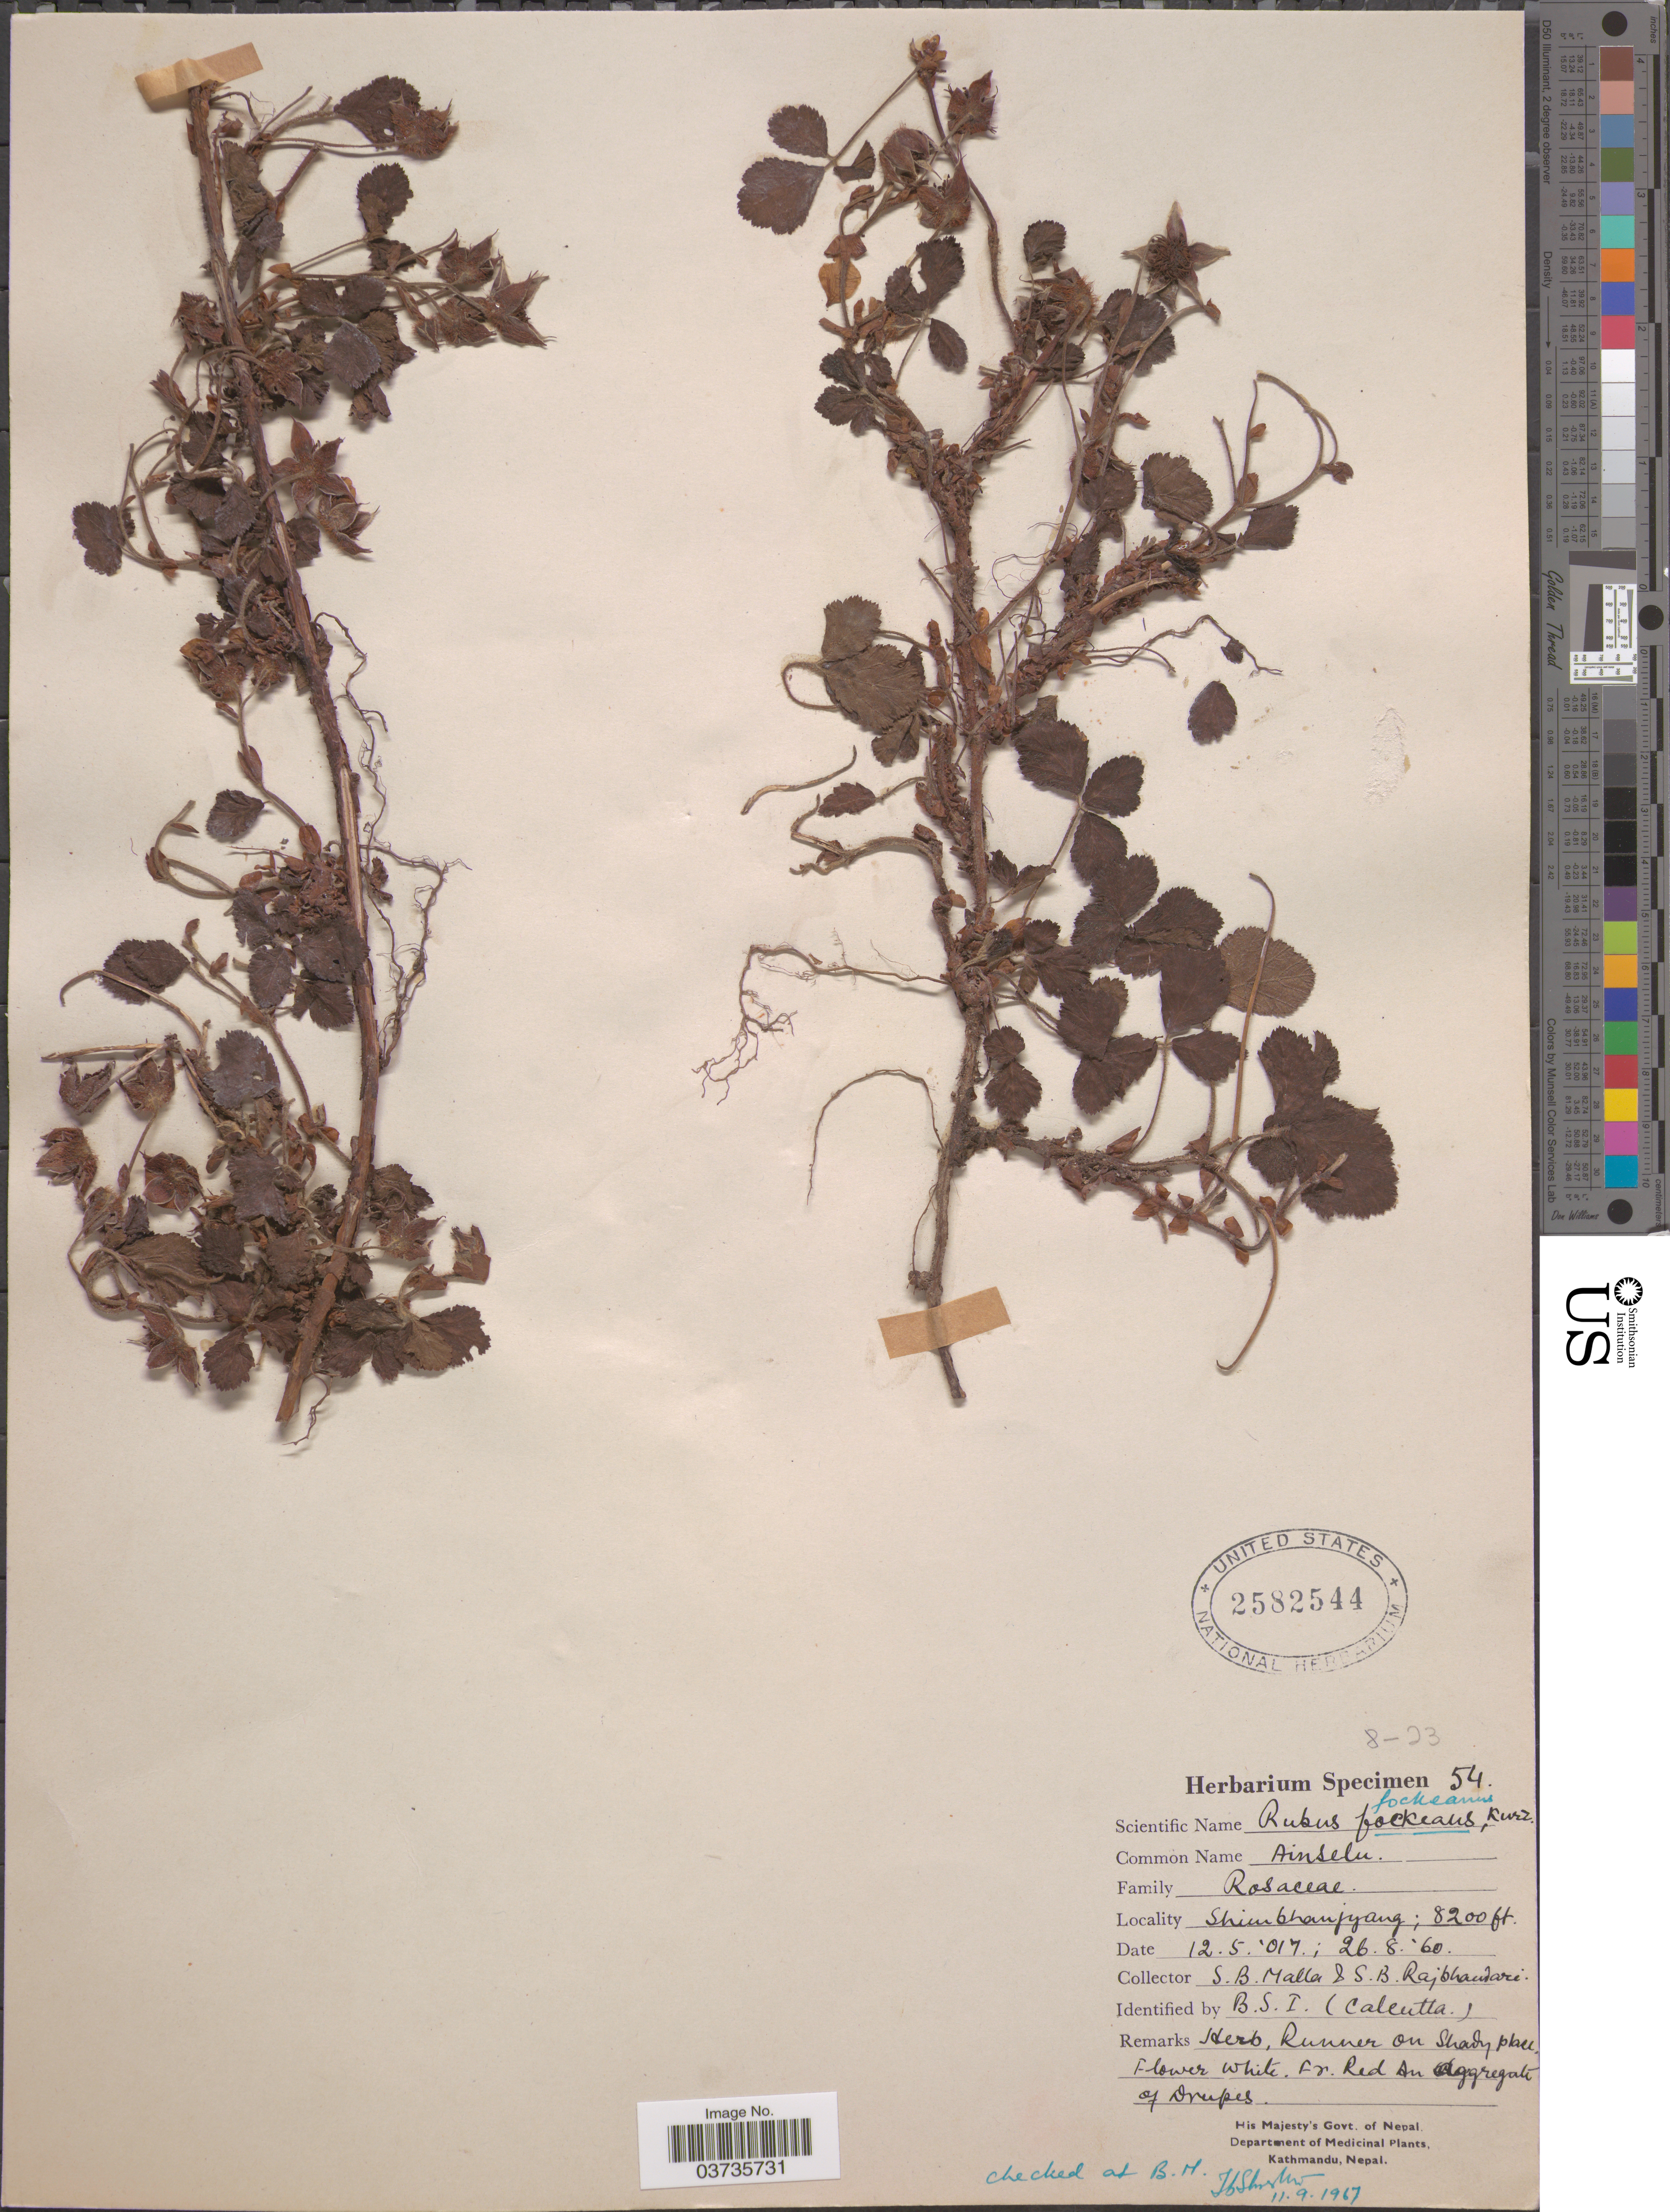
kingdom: Plantae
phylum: Tracheophyta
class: Magnoliopsida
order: Rosales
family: Rosaceae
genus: Rubus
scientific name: Rubus fockeanus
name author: Kurz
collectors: S. Malla & S. Rajbhaudari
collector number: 54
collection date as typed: Transcribed d/m/y: 26/8/60 to 12/5/97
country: Nepal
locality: Shimbhanjyang.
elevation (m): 2499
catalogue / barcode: US 2582544